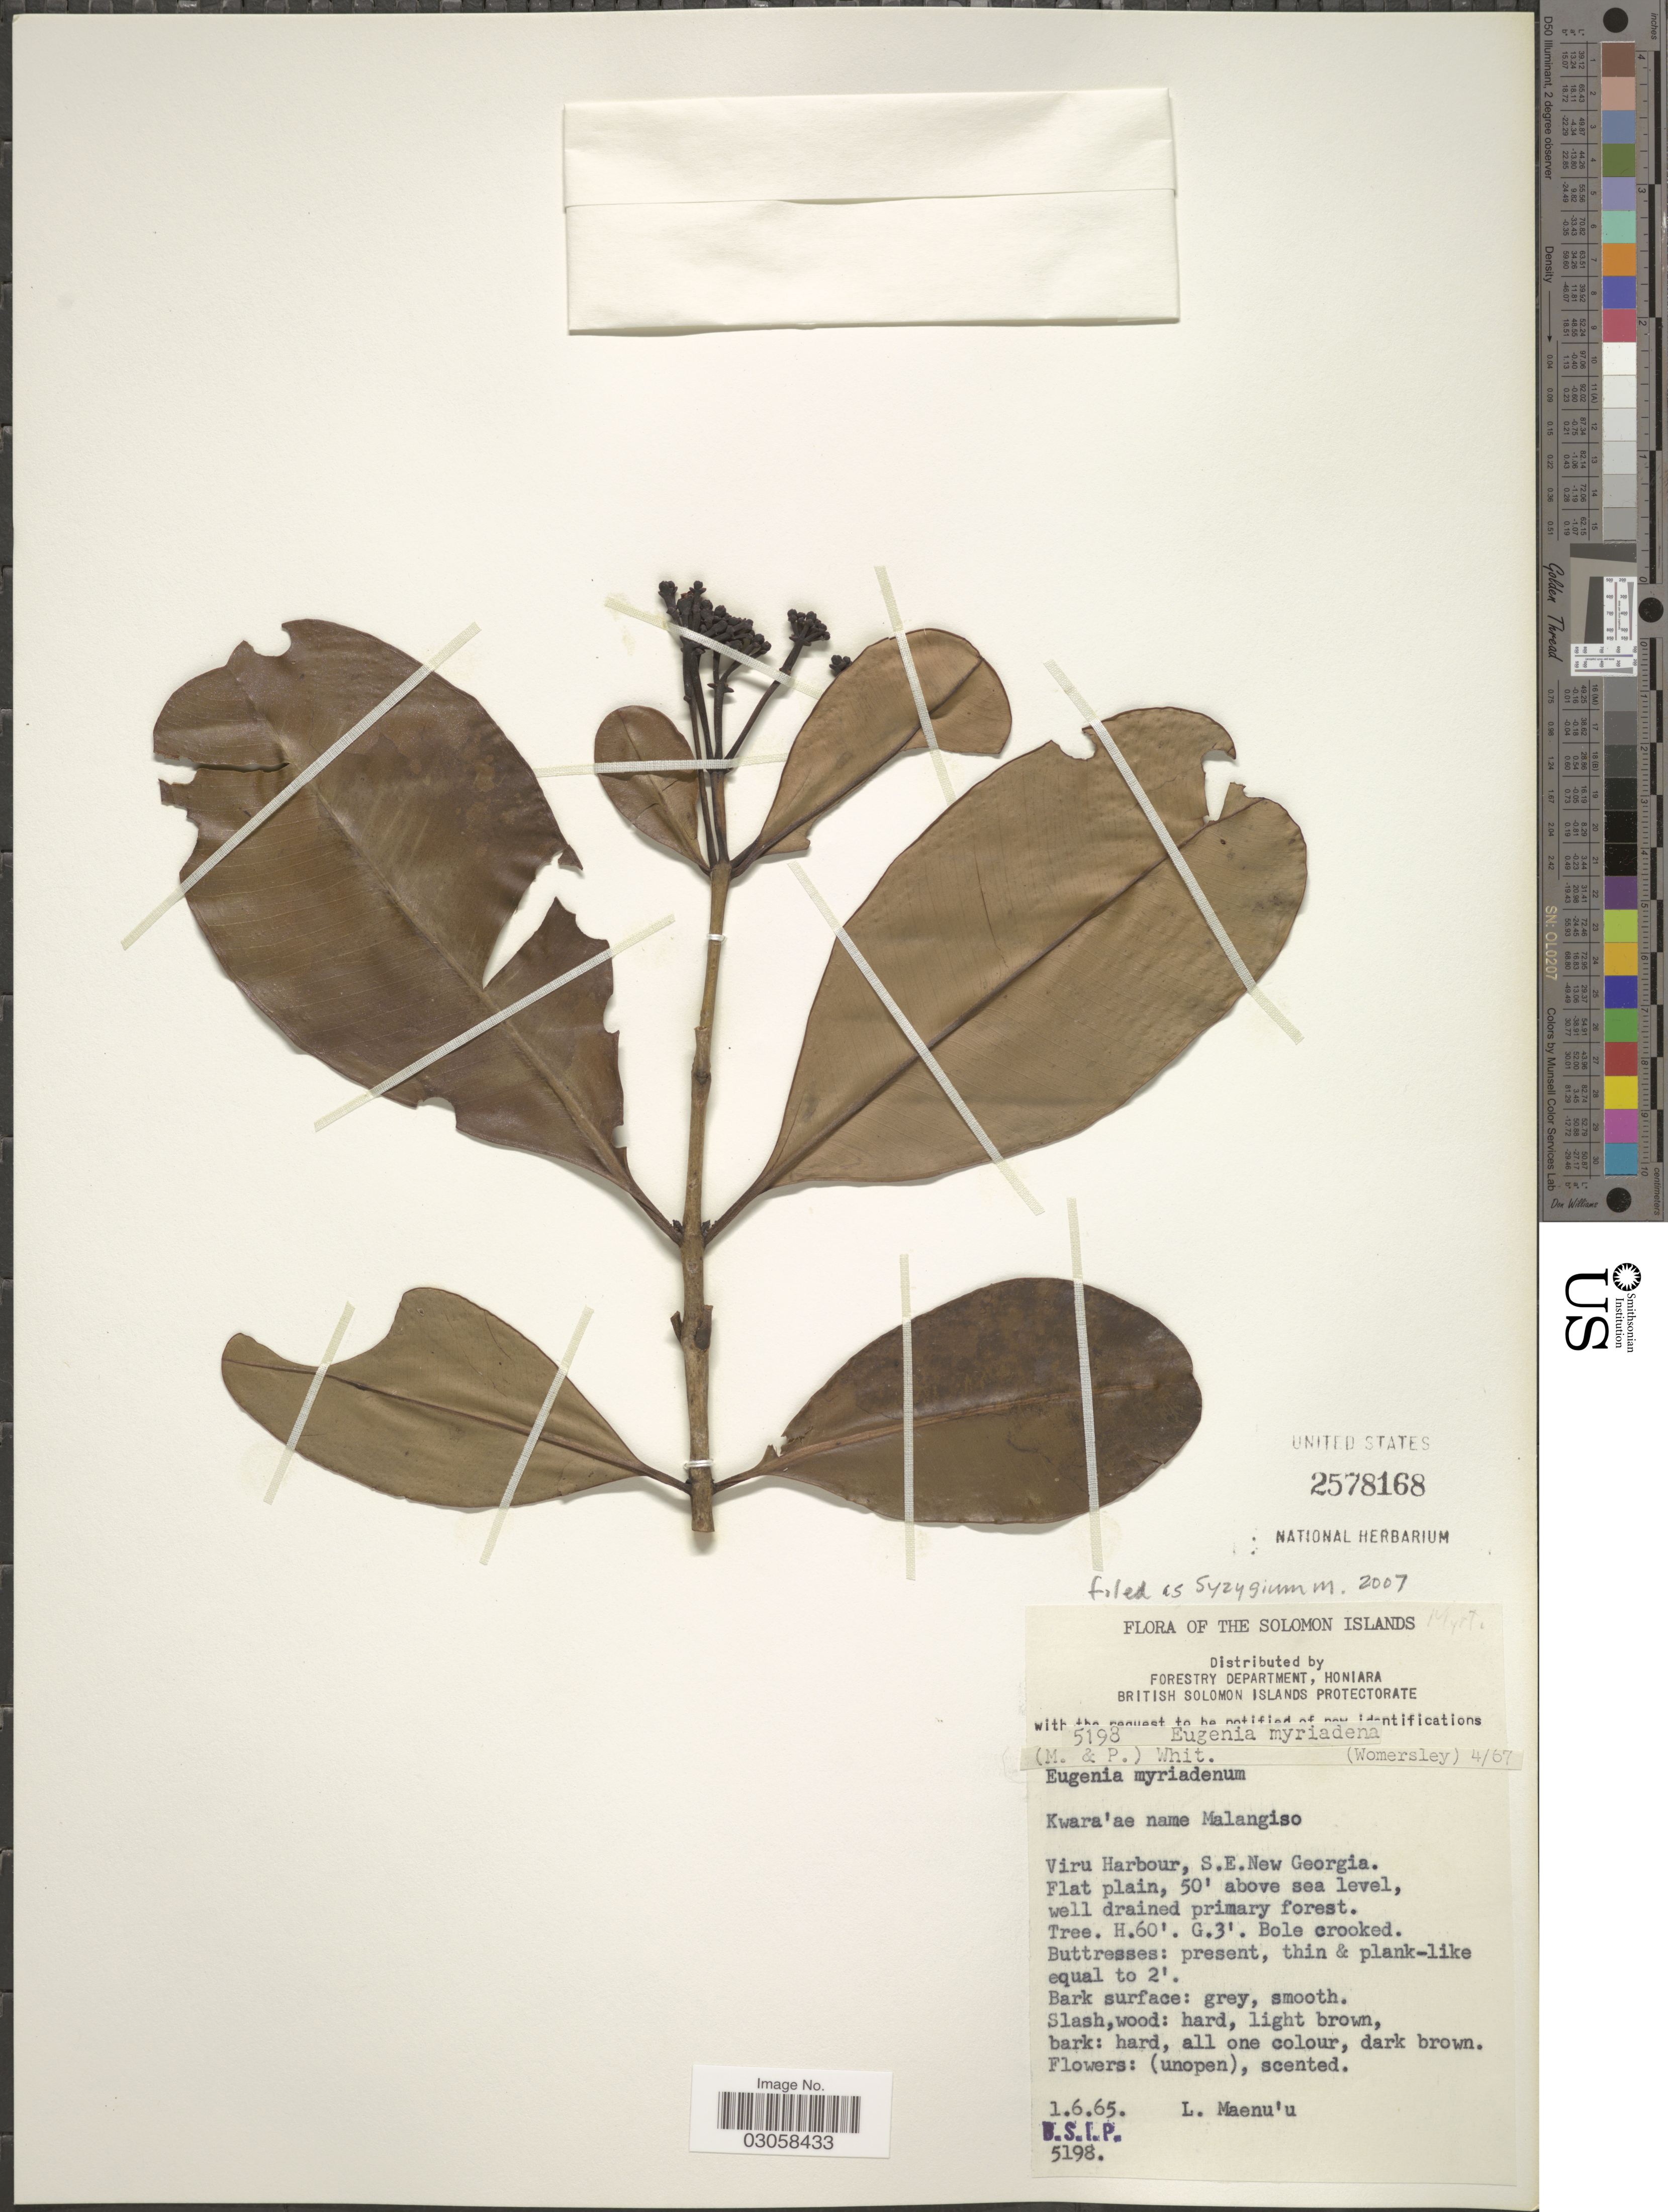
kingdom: Plantae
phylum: Tracheophyta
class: Magnoliopsida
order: Myrtales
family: Myrtaceae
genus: Syzygium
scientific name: Syzygium myriadenum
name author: Merr. & L.M. Perry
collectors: L. Maenu'u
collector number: BSIP 5198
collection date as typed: Transcribed d/m/y: 1/6/65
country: Solomon Islands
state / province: Solomon Islands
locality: Viru Harbour, S.E. New Georgia.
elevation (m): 15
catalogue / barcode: US 2578168